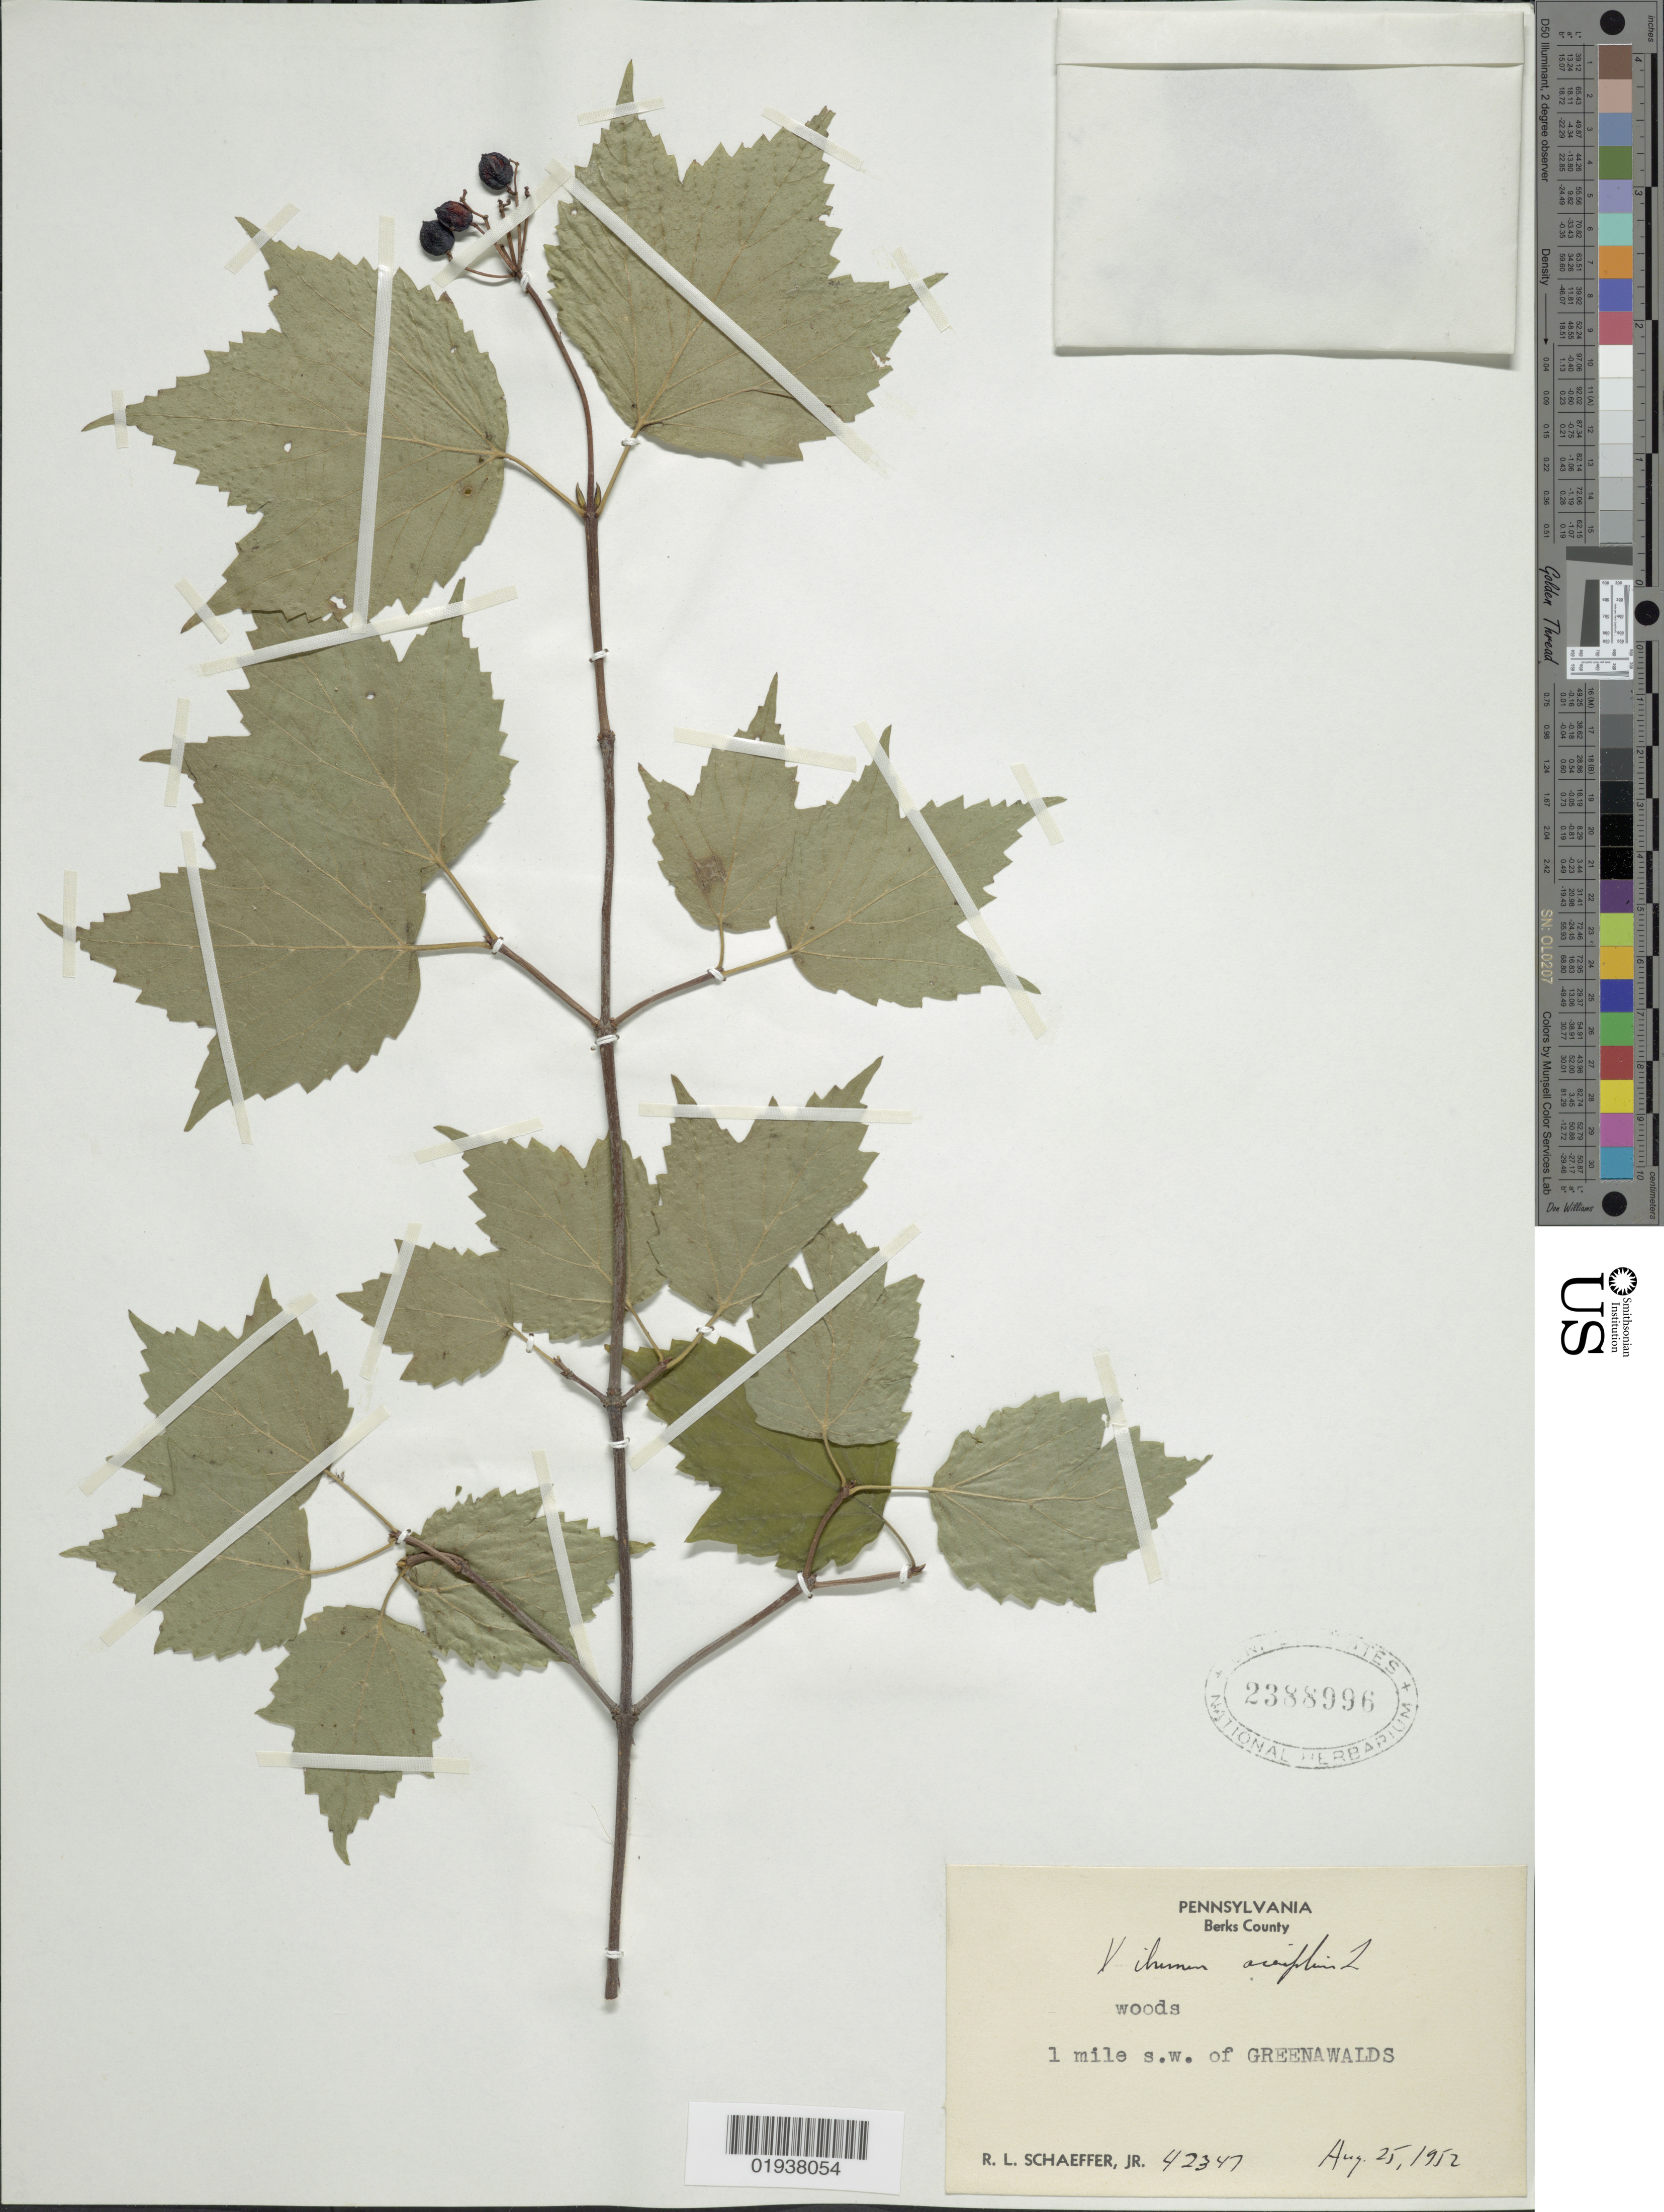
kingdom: Plantae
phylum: Tracheophyta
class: Magnoliopsida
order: Dipsacales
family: Viburnaceae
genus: Viburnum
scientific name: Viburnum acerifolium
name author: L.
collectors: R. L. Schaeffer Jr.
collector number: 42347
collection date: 1952-08-25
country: United States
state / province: Pennsylvania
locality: Berks County. 1 mile S.W. of Greenawalds.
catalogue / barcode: US 2388996